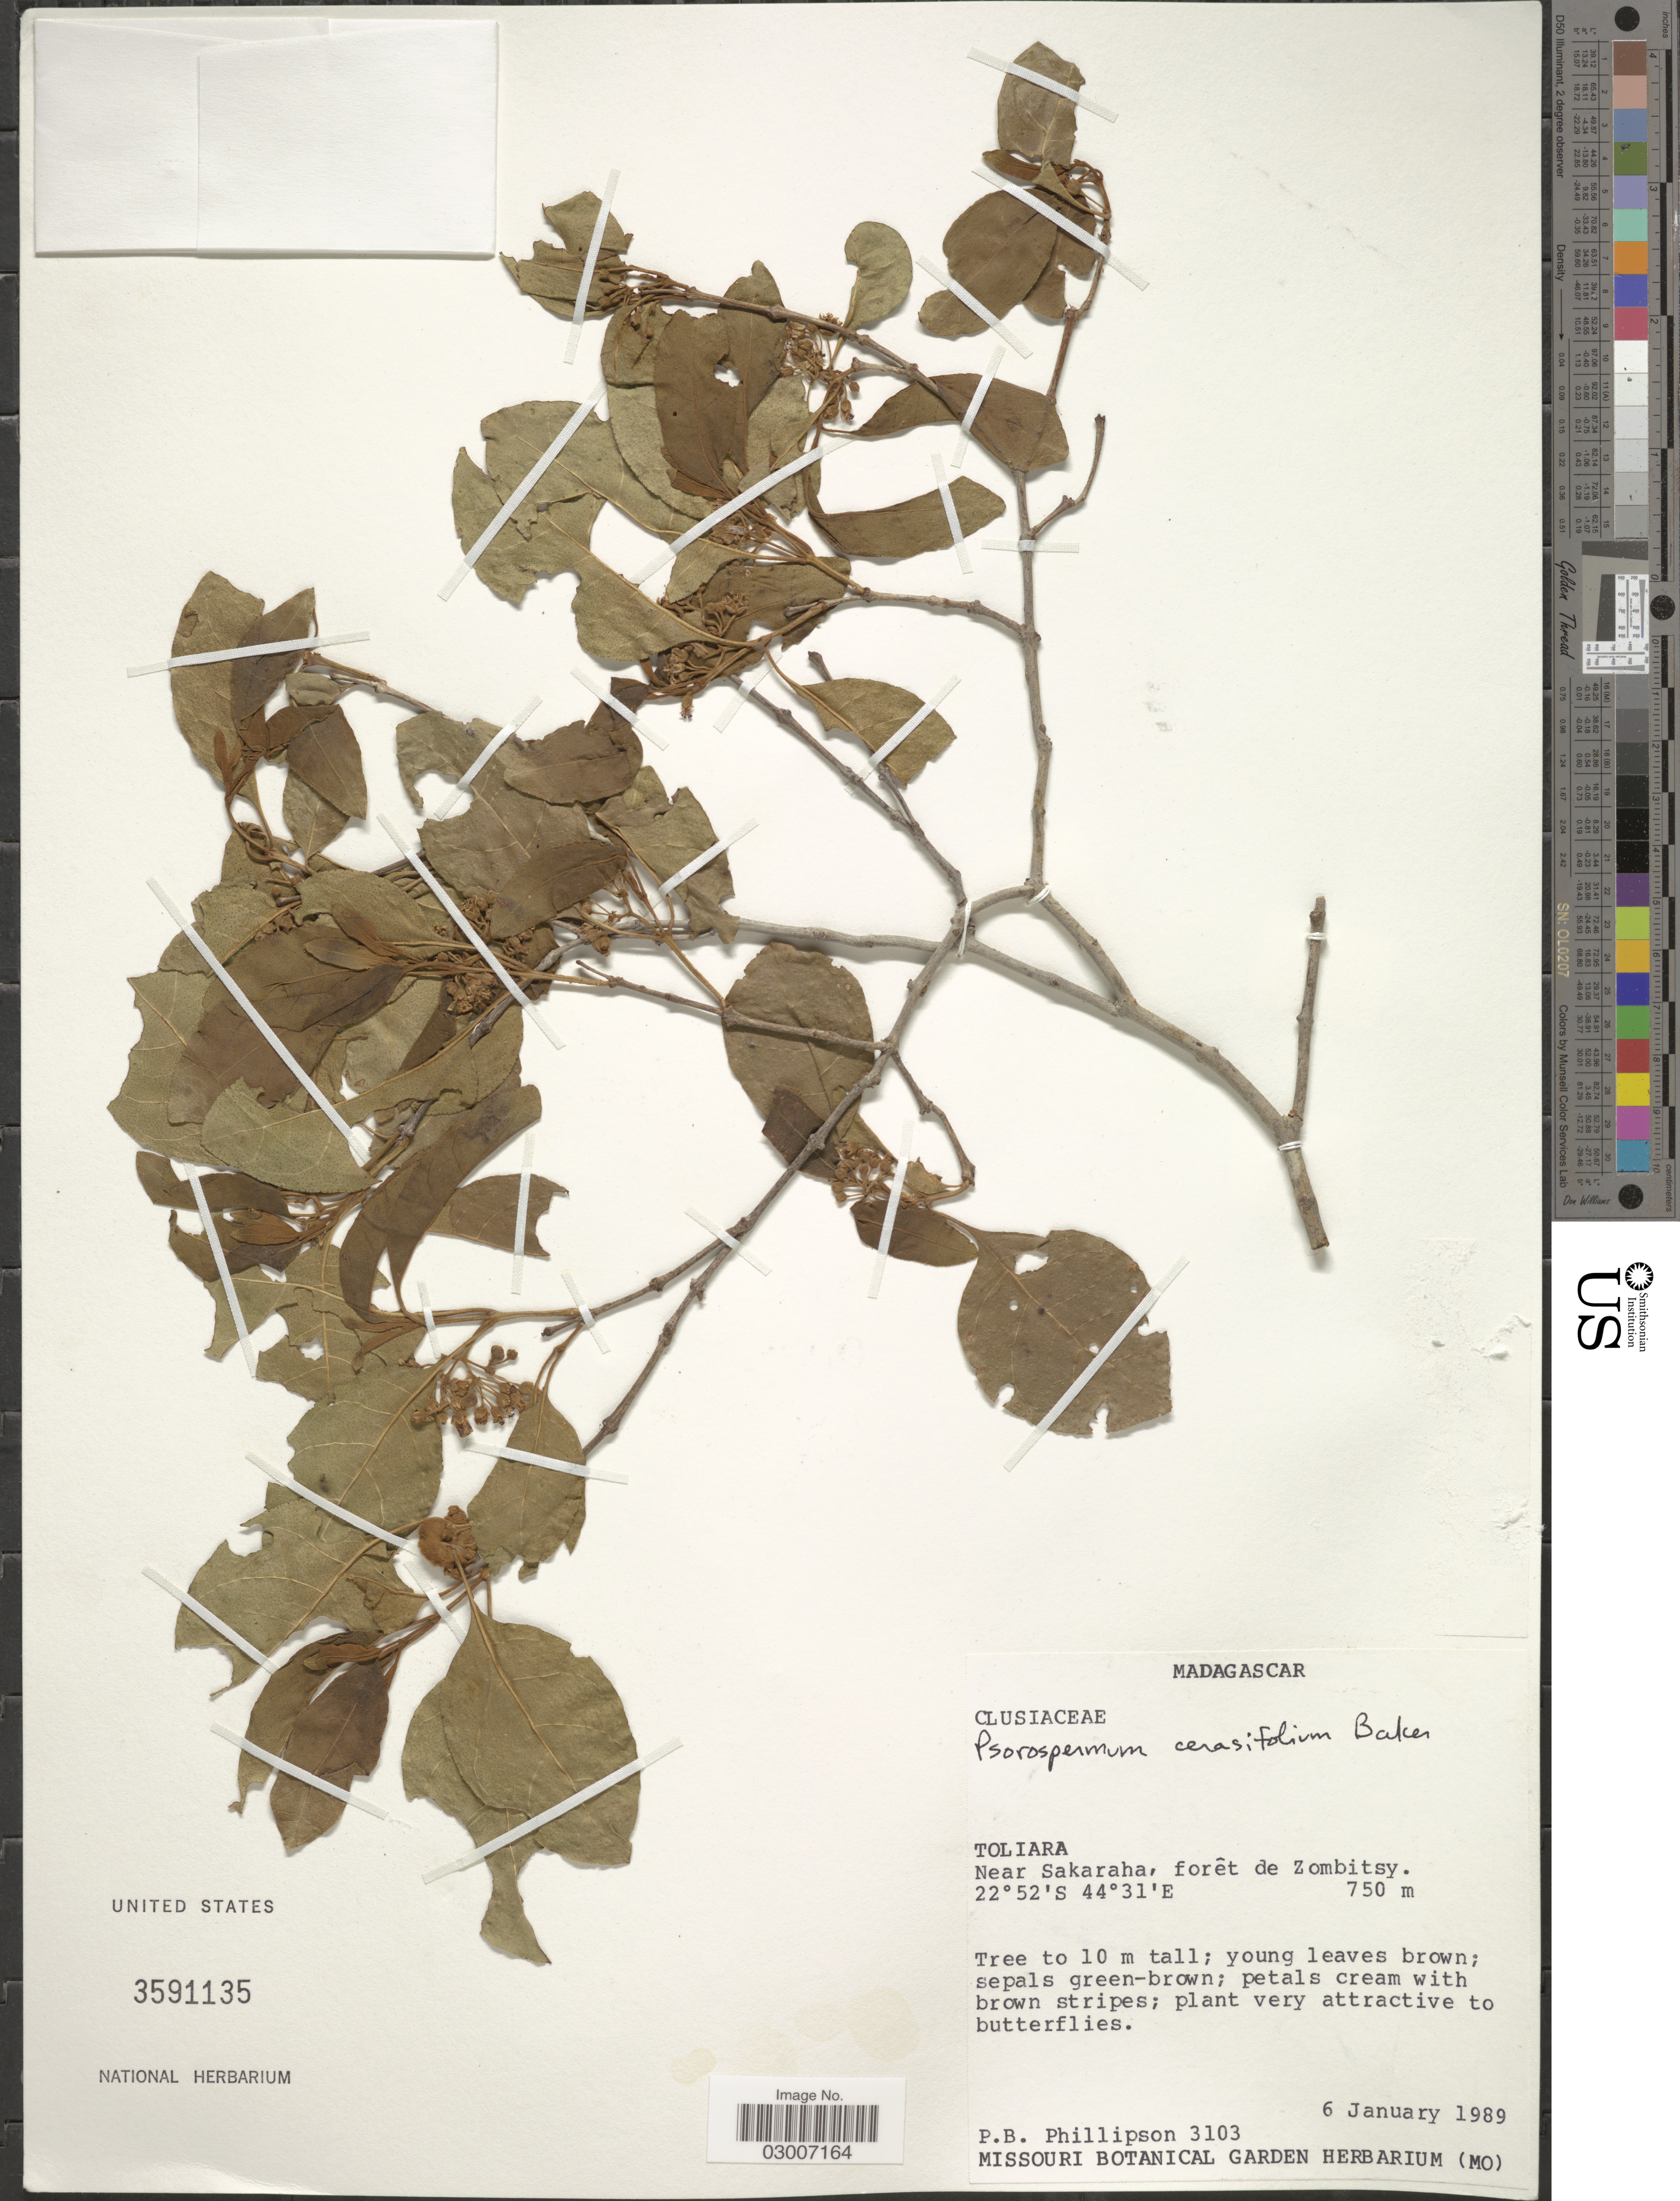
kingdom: Plantae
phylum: Tracheophyta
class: Magnoliopsida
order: Malpighiales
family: Hypericaceae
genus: Psorospermum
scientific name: Psorospermum cerasifolium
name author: Baker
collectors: P. B. Phillipson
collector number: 3103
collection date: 1989-01-06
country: Madagascar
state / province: Atsimo-Andrefana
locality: Near Sakaraha, forêt de Zombitsy.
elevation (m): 750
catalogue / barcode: US 3591135